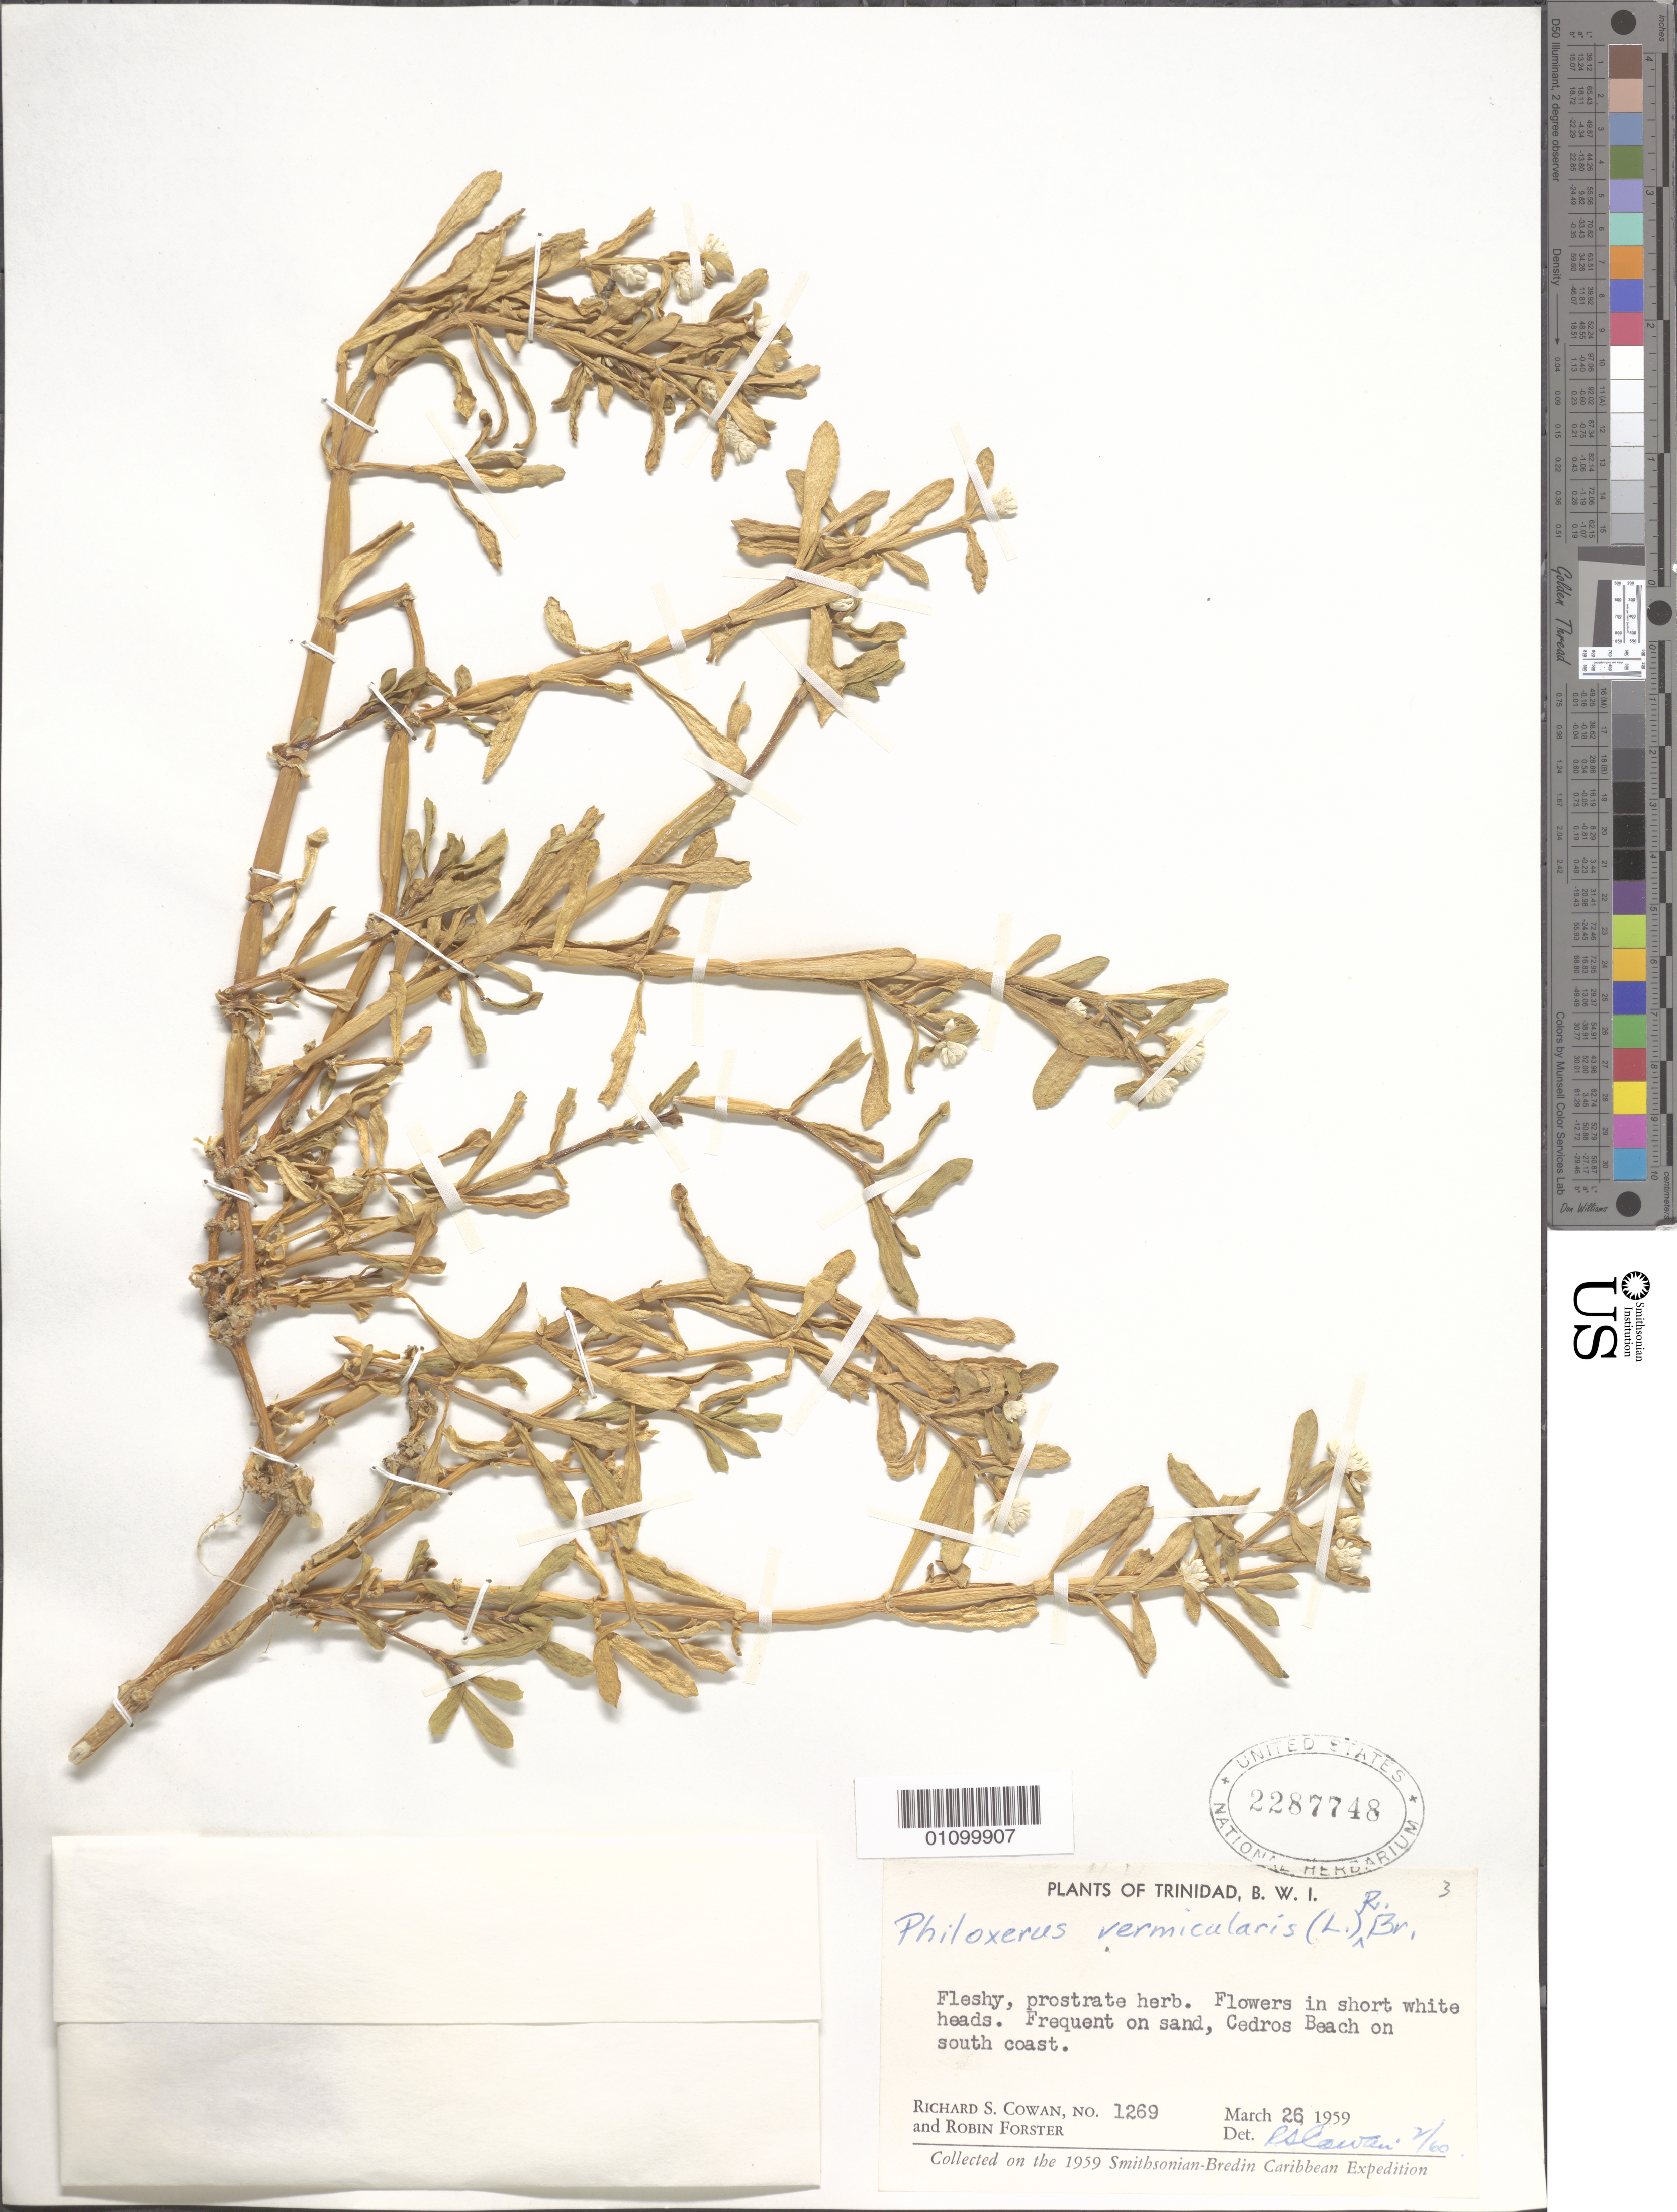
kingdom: Plantae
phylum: Tracheophyta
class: Magnoliopsida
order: Caryophyllales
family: Amaranthaceae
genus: Gomphrena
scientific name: Gomphrena portulacoides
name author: (A. St.-Hil.) T. Ortuño & Borsch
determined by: Strong, Mark T., (BOT), Smithsonian Institution - National Museum of Natural History (UNITED STATES)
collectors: R. S. Cowan & R. Forster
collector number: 1269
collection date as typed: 26 Mar 1959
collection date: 1959-03-26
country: Trinidad and Tobago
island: Trinidad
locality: Frequent on sand, Cedros Beach on south coast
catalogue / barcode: US 2287748